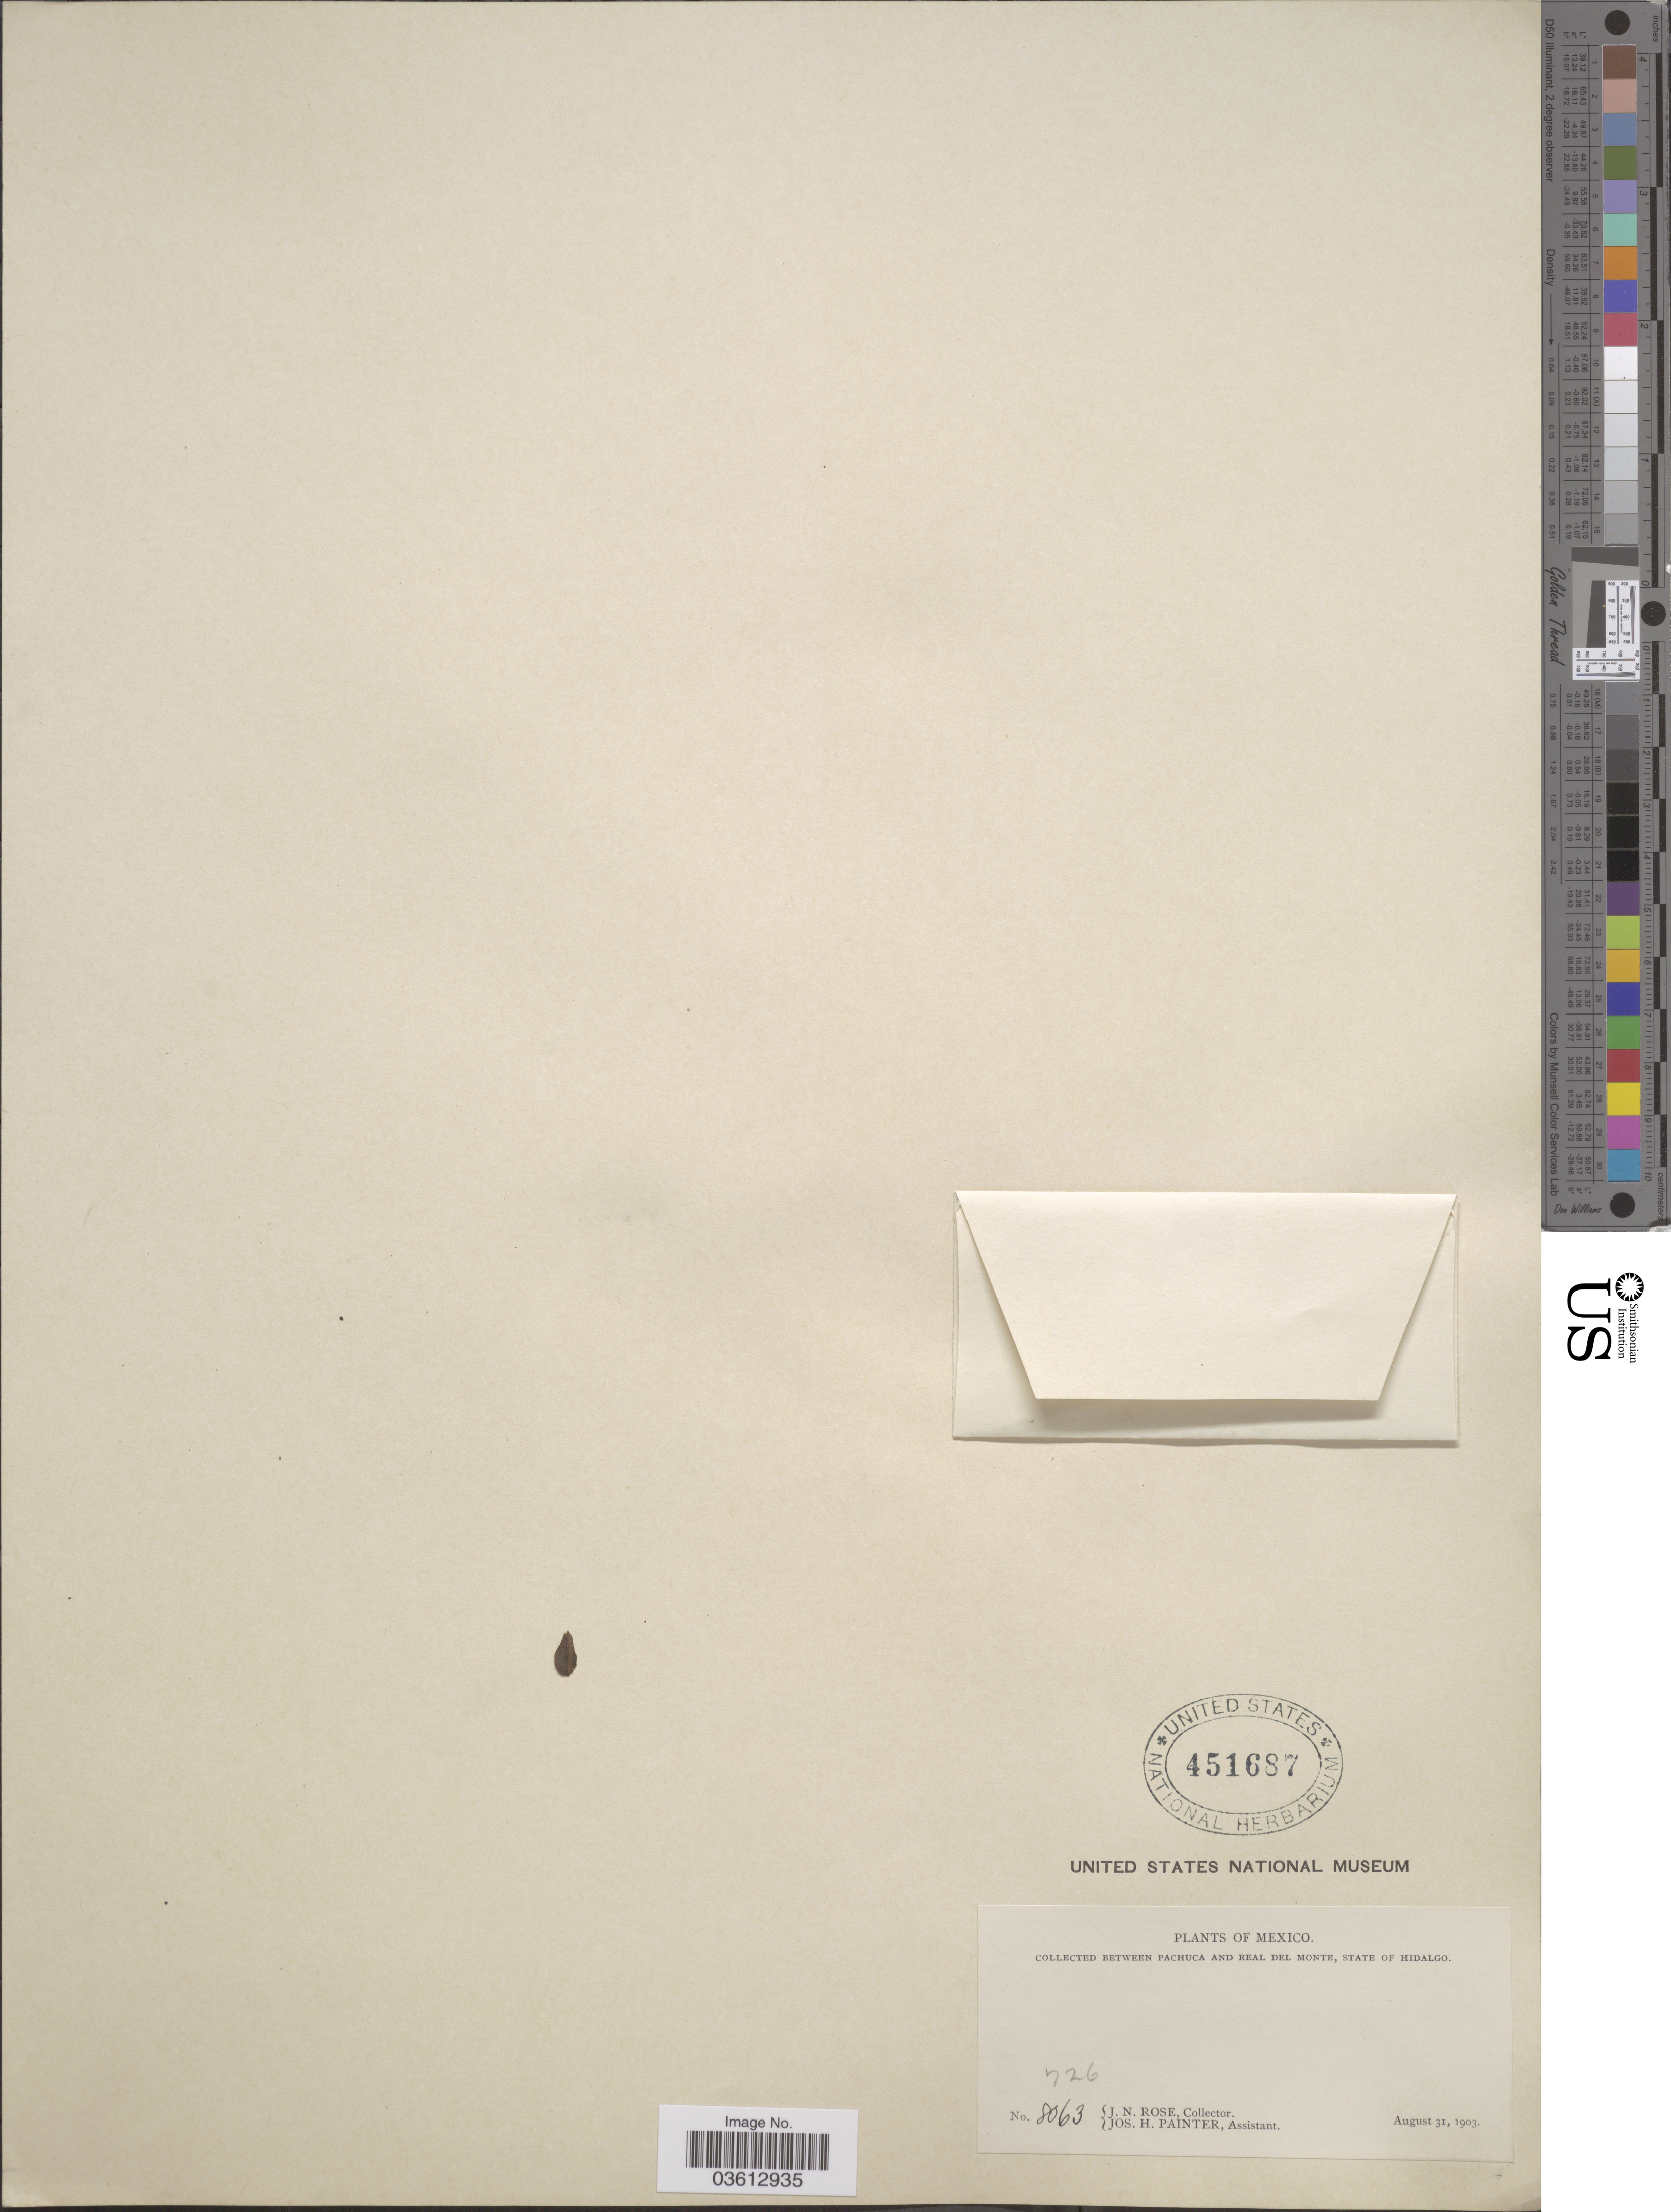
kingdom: Plantae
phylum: Tracheophyta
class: Magnoliopsida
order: Caryophyllales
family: Talinaceae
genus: Talinum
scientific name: Talinum sp.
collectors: J. N. Rose & J. H. Painter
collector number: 8063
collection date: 1903-08-31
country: Mexico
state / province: Hidalgo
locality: Between Pachuca and Real del Monte.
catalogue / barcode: US 451687